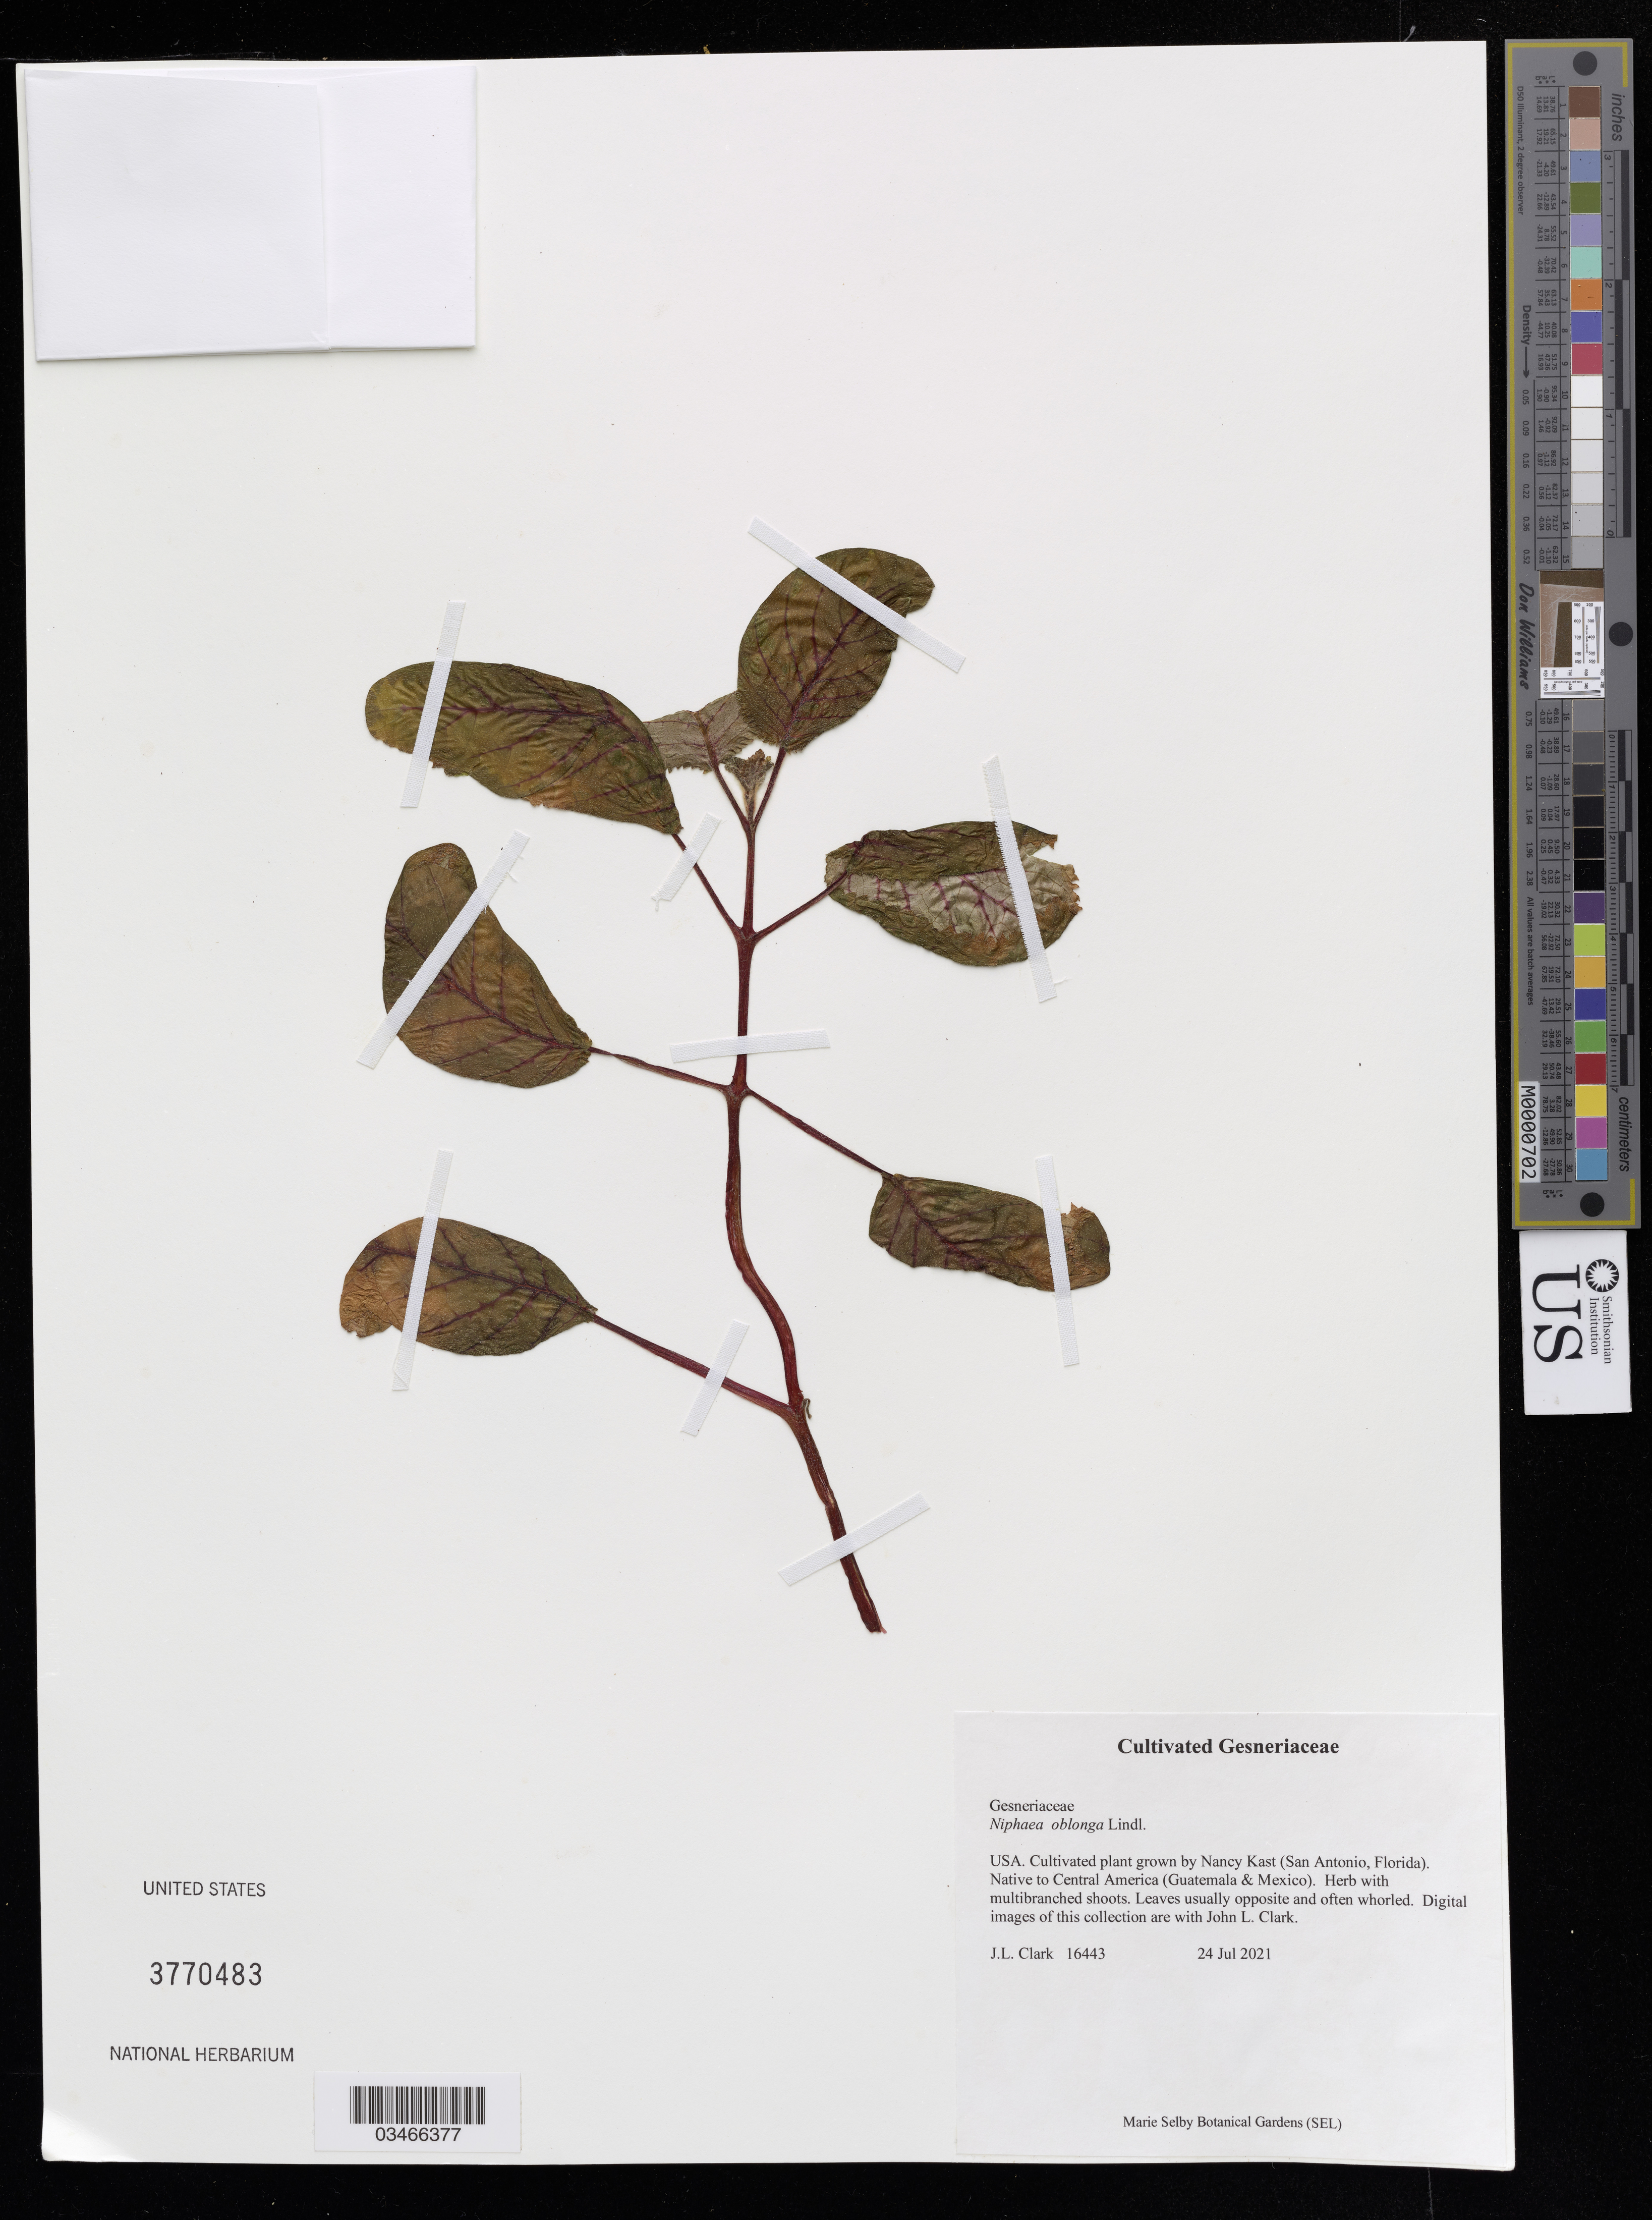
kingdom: Plantae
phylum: Tracheophyta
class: Magnoliopsida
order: Lamiales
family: Gesneriaceae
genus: Niphaea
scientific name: Niphaea oblonga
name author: Lindl.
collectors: J. Clark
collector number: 16443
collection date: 2021-07-24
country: United States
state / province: Florida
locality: San Antonio.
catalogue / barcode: US 3770483